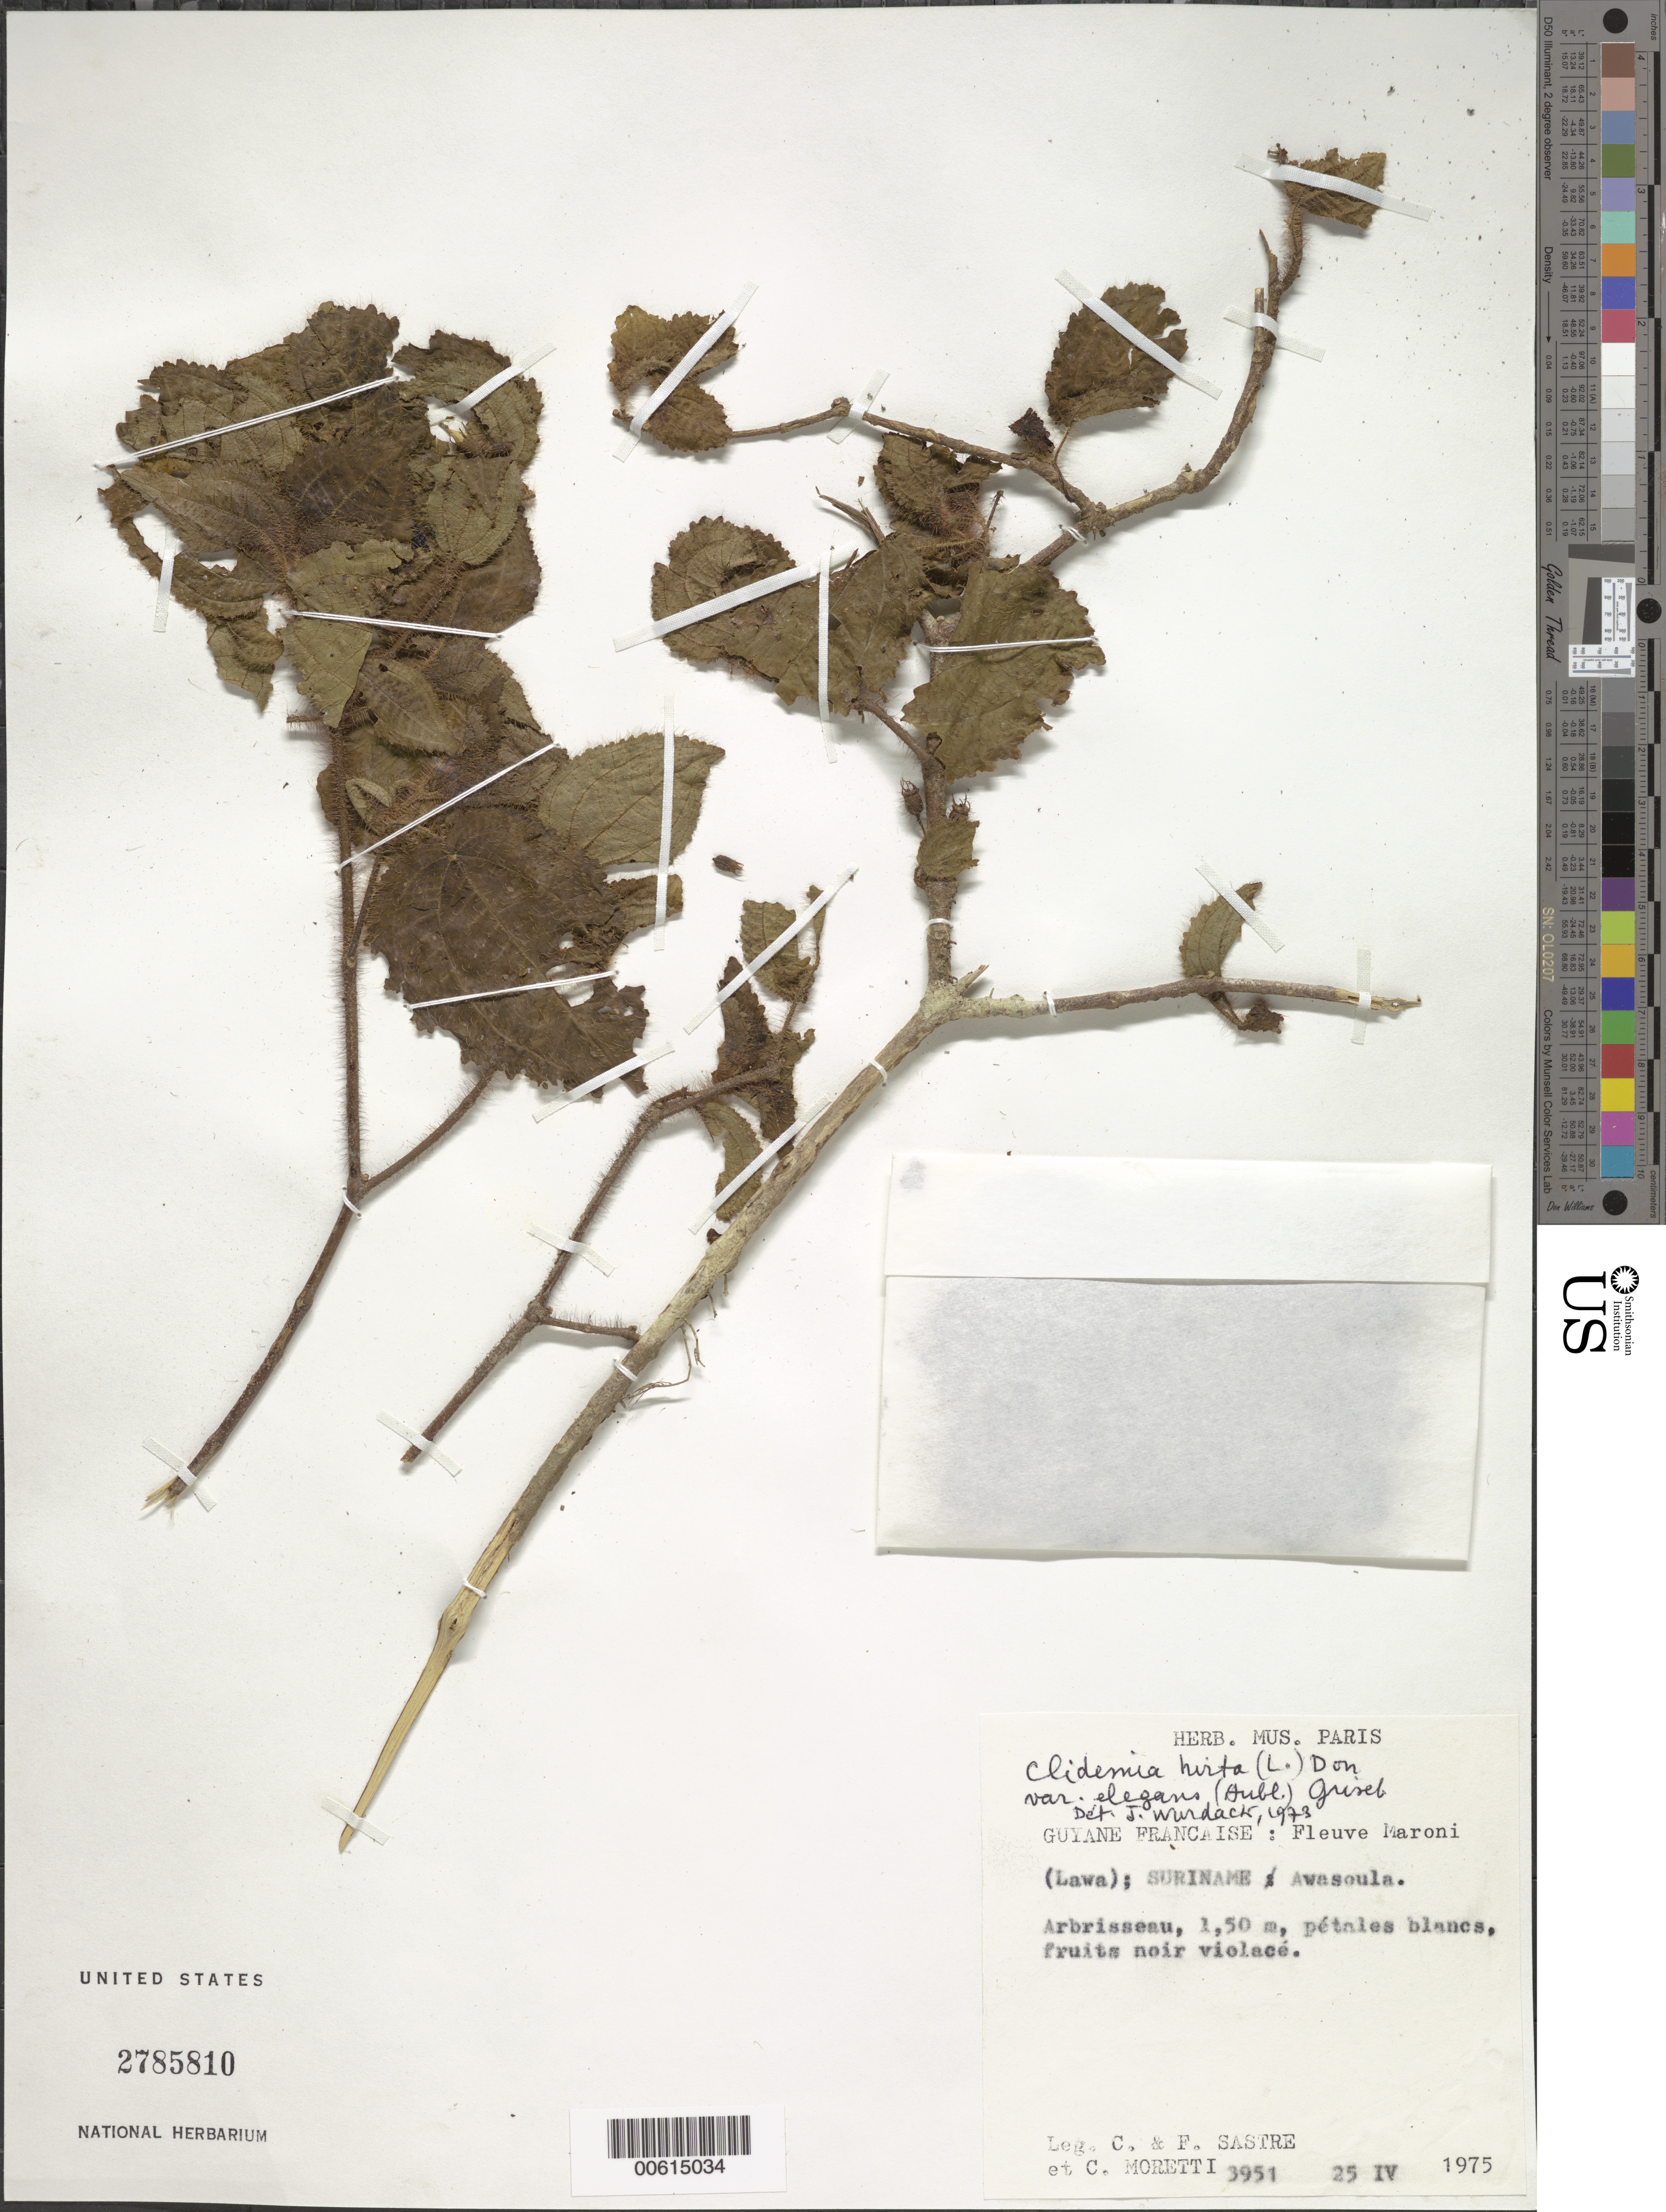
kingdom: Plantae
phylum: Tracheophyta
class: Magnoliopsida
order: Myrtales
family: Melastomataceae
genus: Clidemia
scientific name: Clidemia hirta var. elegans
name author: (Aubl.) Griseb.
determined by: Wurdack, John J., (US), US (UNITED STATES)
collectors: C. H. L. Sastre, F. Sastre & C. Moretti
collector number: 3951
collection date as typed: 25-Apr-75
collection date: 1975-04-25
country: French Guiana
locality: Lawa R.; Awasoula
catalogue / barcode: US 2785810